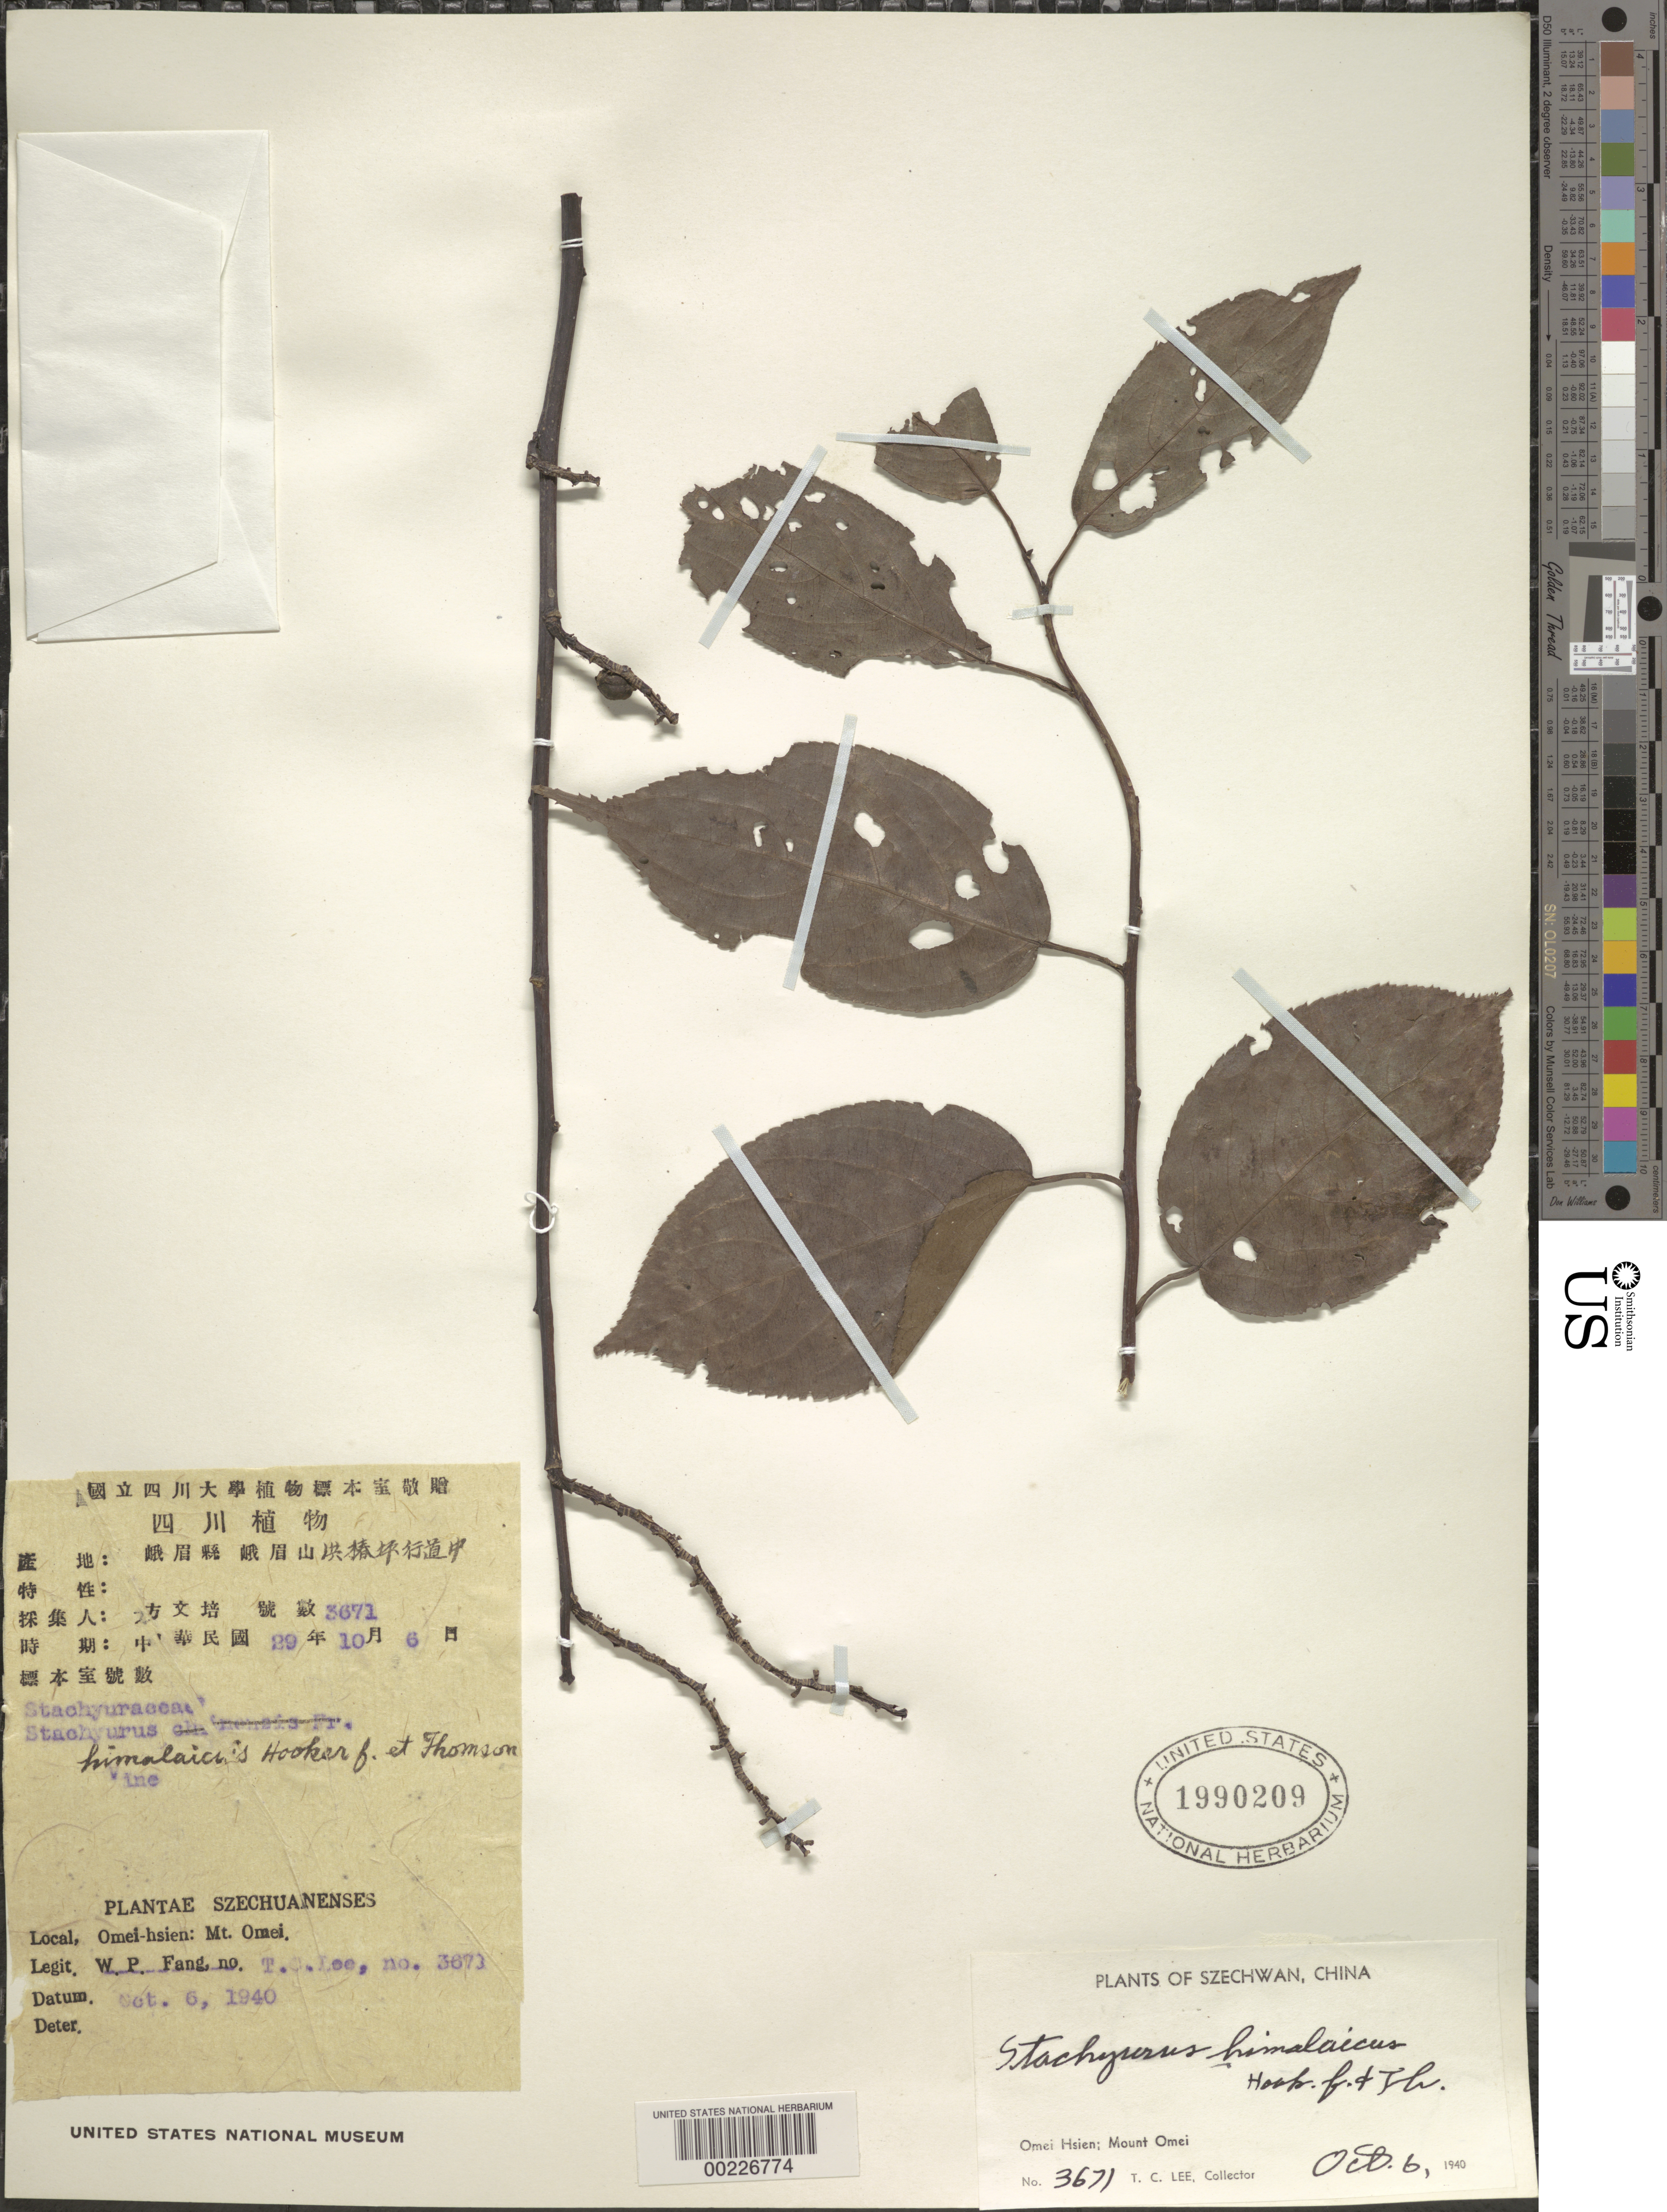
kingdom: Plantae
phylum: Tracheophyta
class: Magnoliopsida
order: Crossosomatales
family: Stachyuraceae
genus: Stachyurus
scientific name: Stachyurus himalaicus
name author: Hook. f. & Thomson ex Benth.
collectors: T. Lee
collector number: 3671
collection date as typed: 06 Oct 1940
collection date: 1940-10-06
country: China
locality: Omei Hsien; Mount Omei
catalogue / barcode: US 1990209